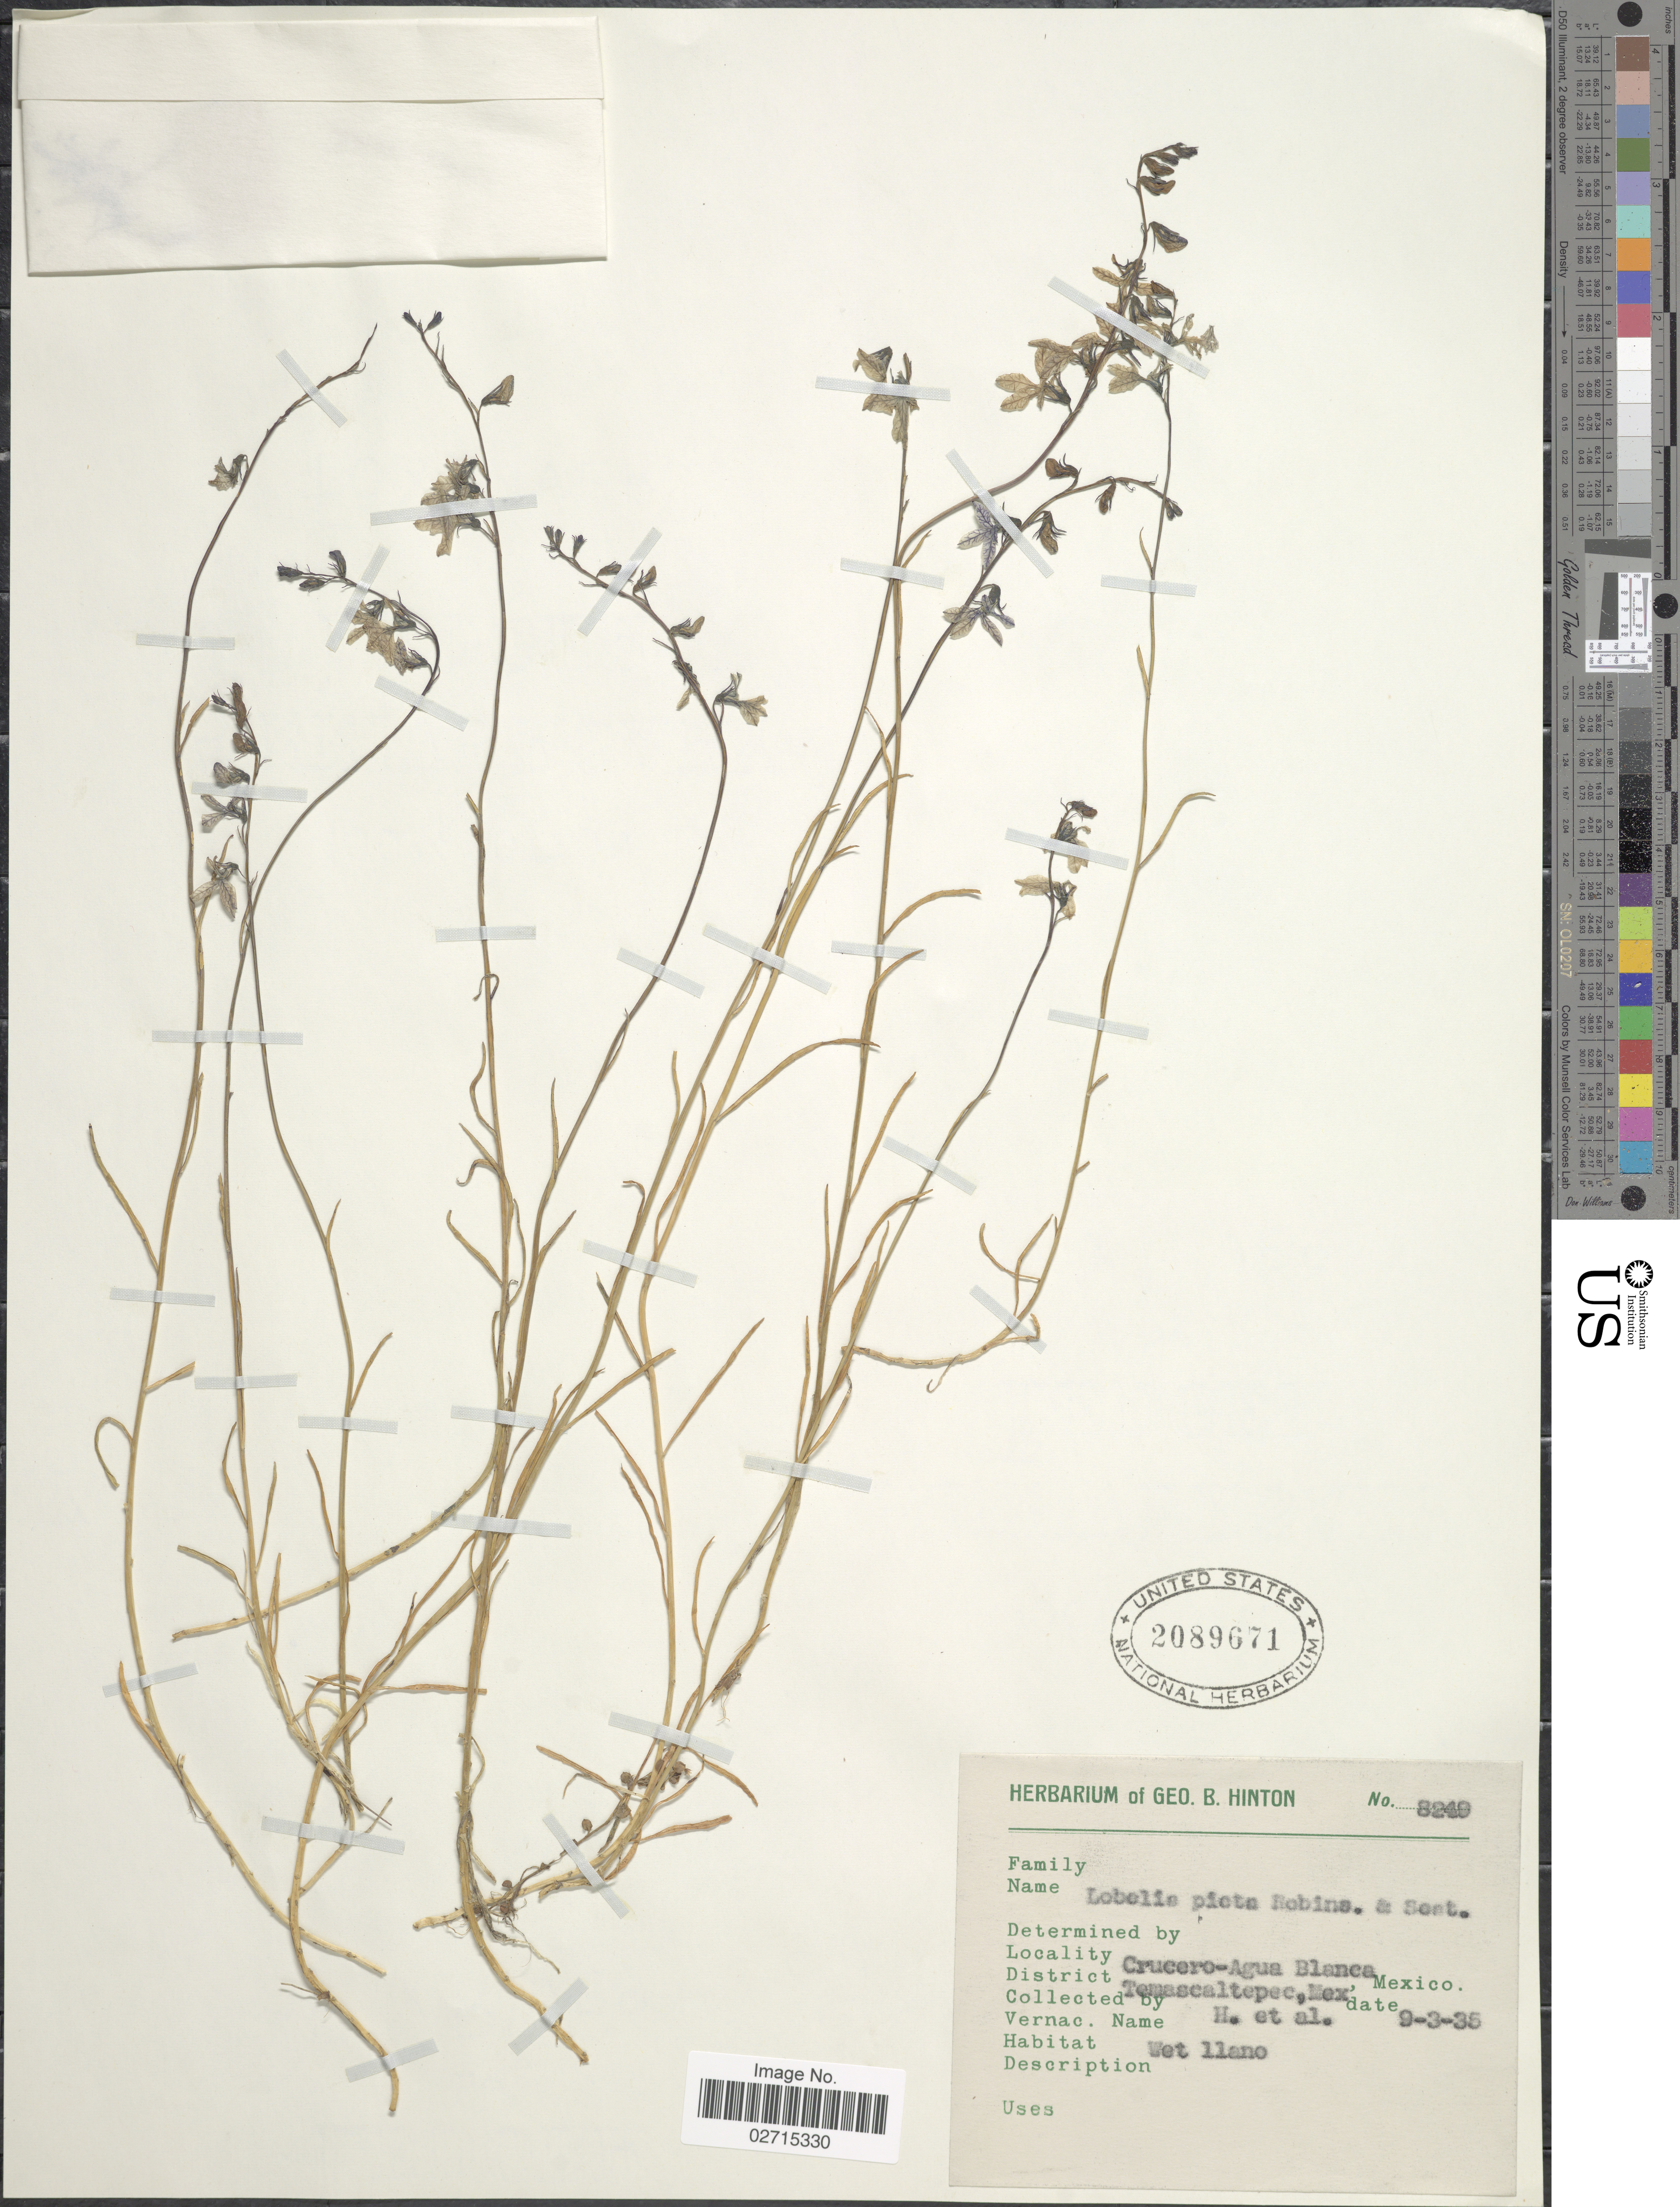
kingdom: Plantae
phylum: Tracheophyta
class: Magnoliopsida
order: Asterales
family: Campanulaceae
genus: Lobelia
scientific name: Lobelia picta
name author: B.L. Rob. & Seaton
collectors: G. B. Hinton & et al.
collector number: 8249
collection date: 1925-09-03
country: Mexico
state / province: México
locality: Crucero-Agua Blanca, District Temascaltepec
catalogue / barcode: US 2089671